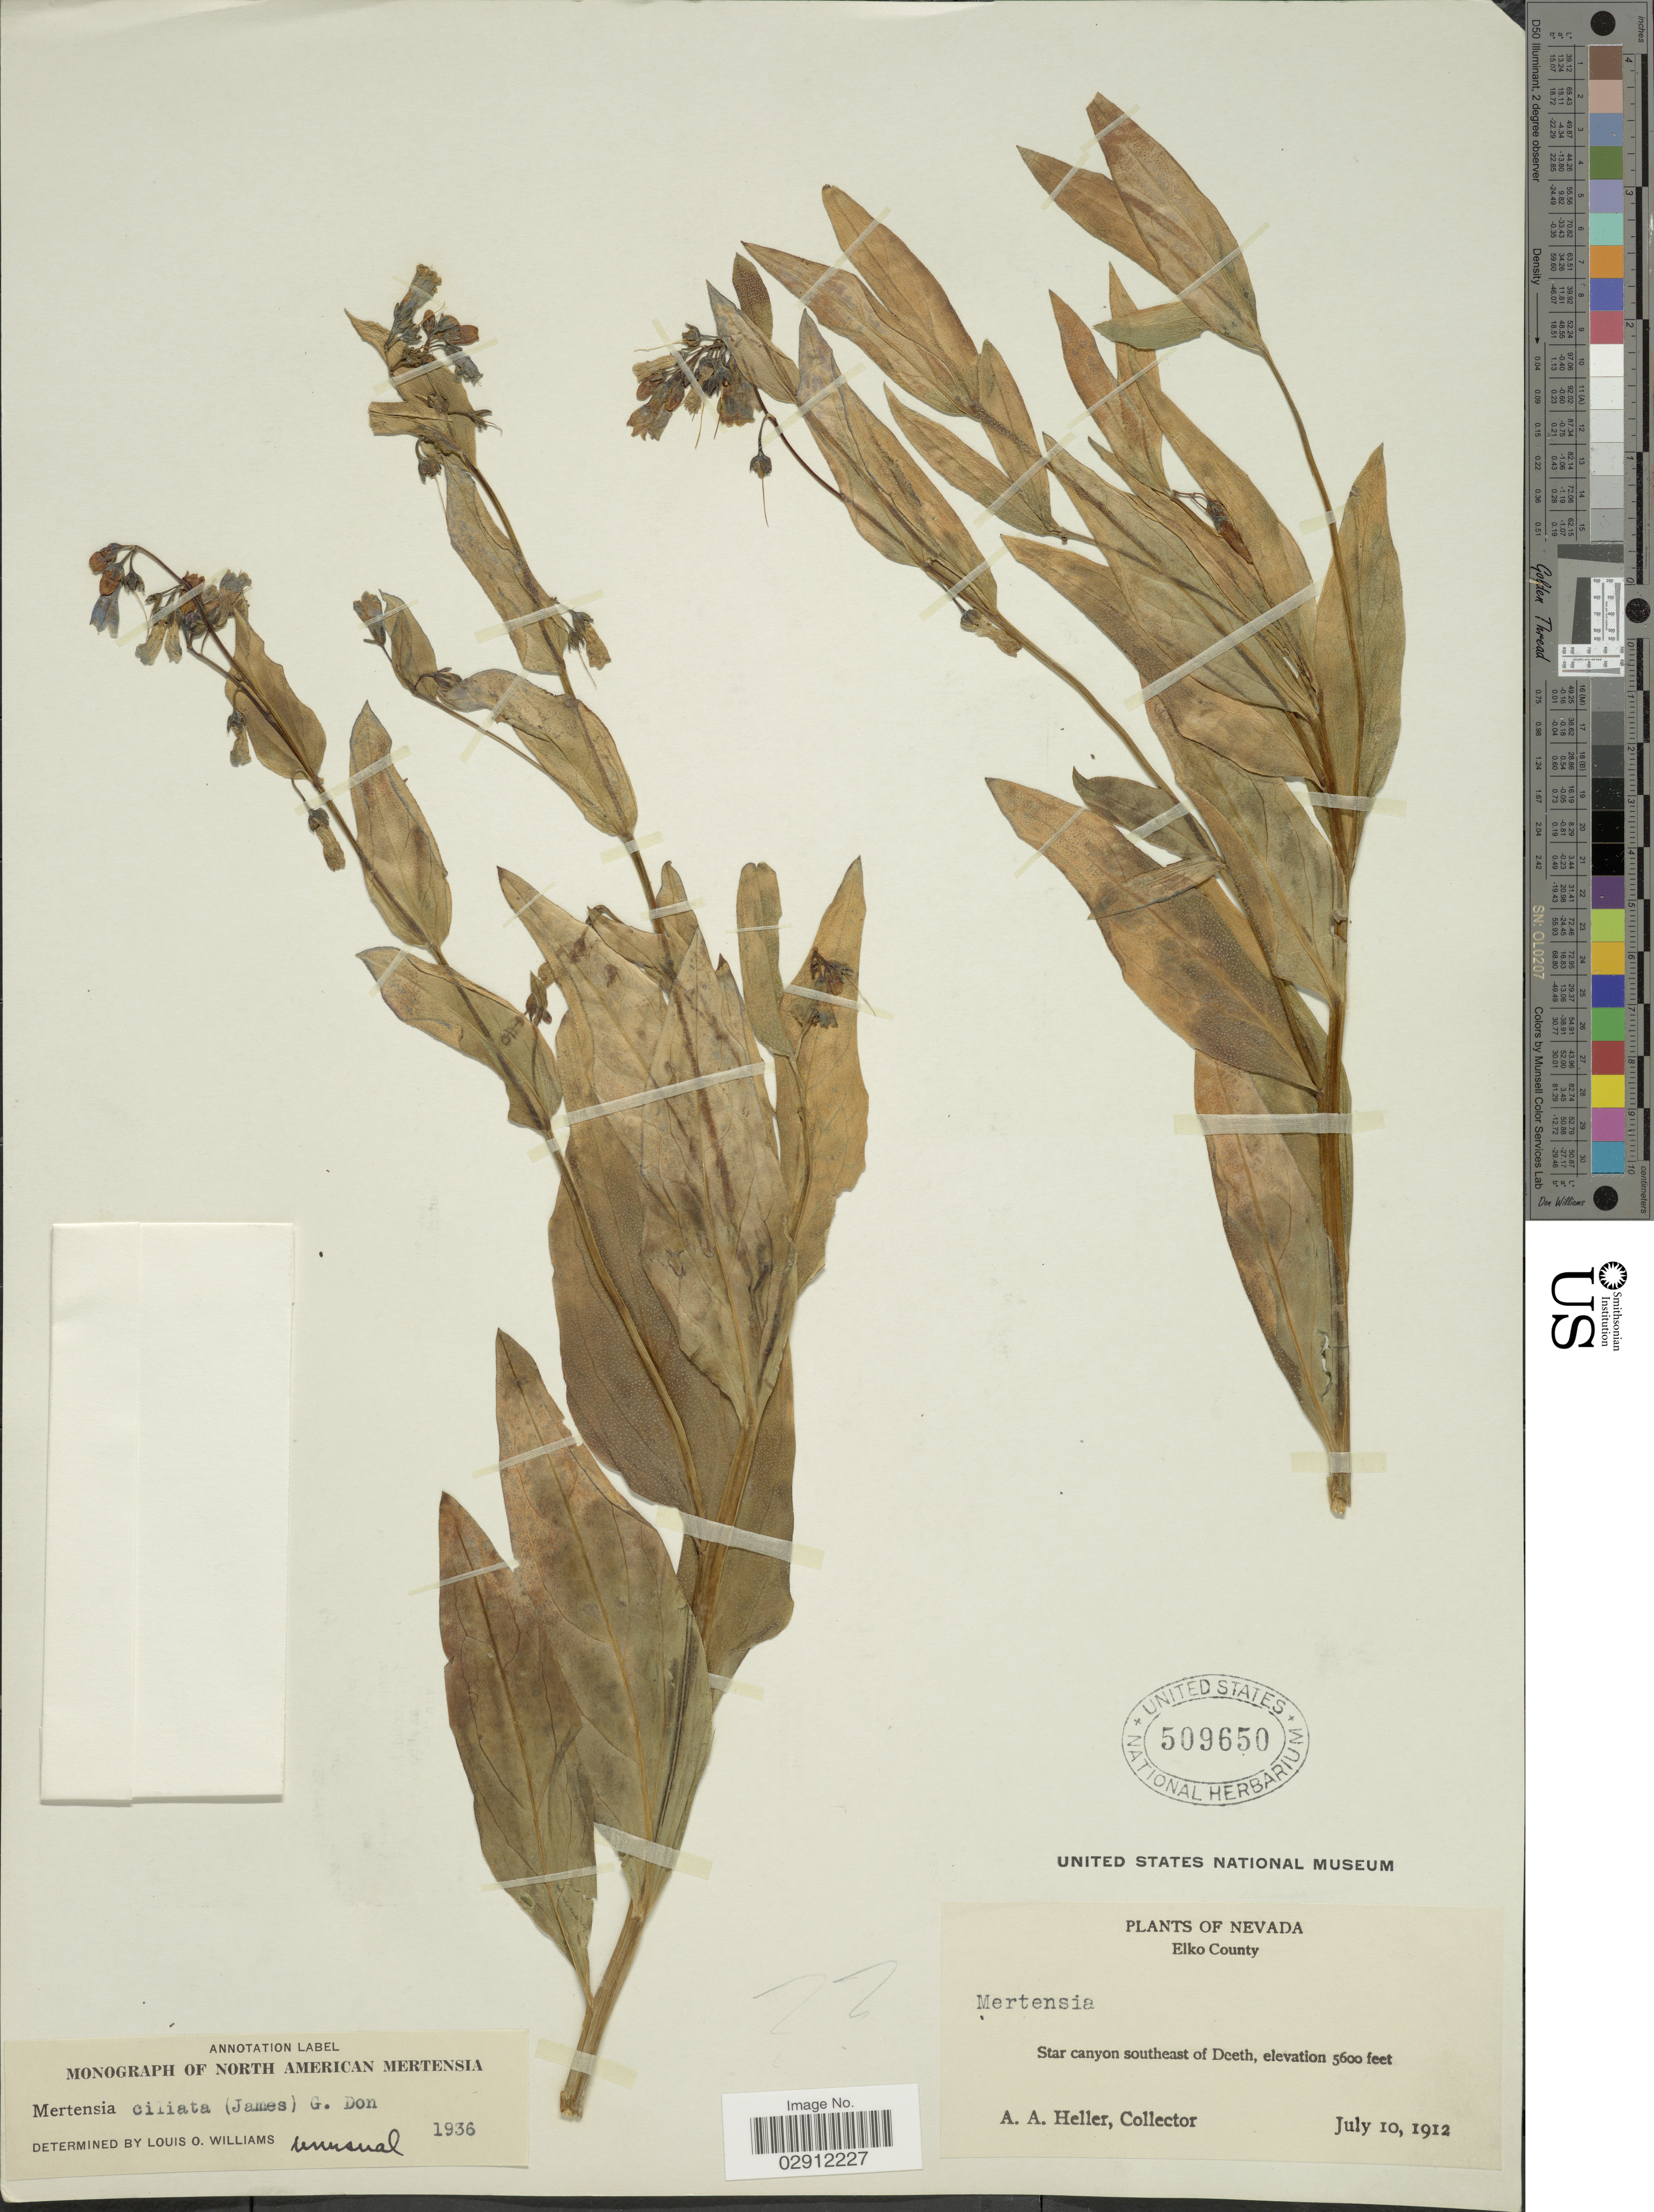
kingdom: Plantae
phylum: Tracheophyta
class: Magnoliopsida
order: Boraginales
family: Boraginaceae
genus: Mertensia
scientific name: Mertensia ciliata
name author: (James) G. Don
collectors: A. A. Heller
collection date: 1912-07-10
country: United States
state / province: Nevada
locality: Elko County. Star canyon southeast of Deeth.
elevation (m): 1707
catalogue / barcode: US 509650